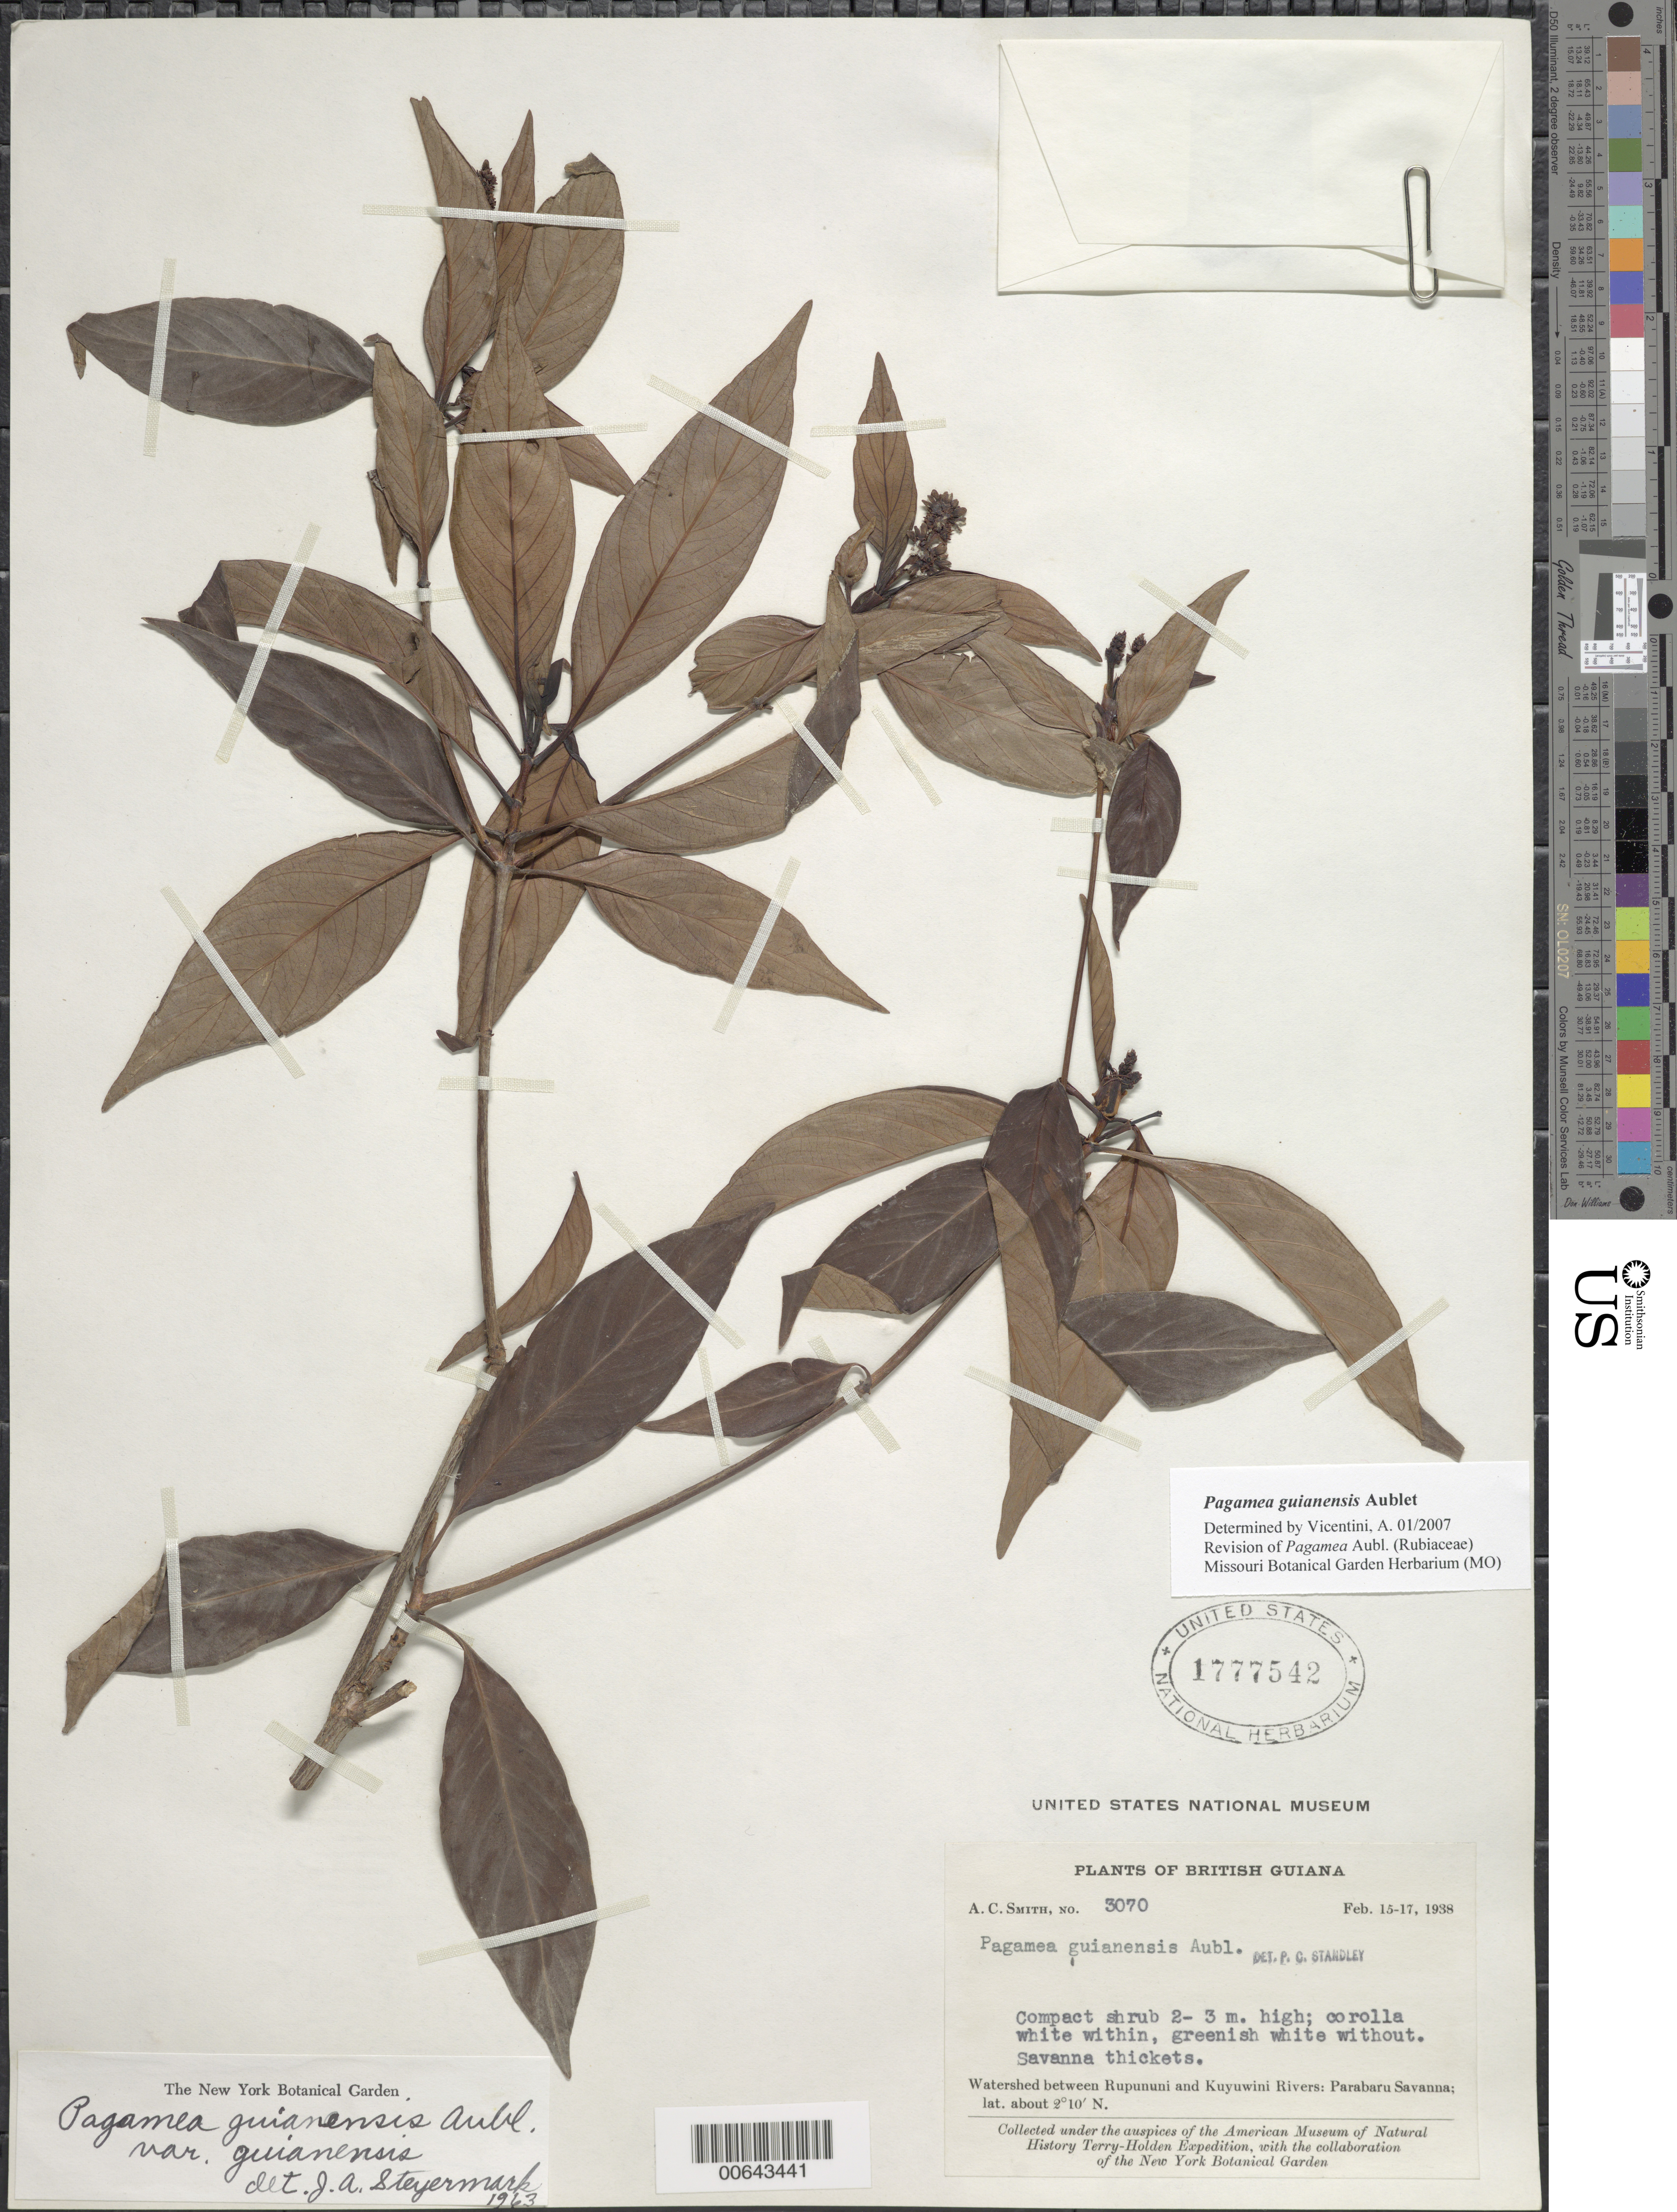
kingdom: Plantae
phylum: Tracheophyta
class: Magnoliopsida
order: Gentianales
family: Rubiaceae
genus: Pagamea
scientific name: Pagamea guianensis var. guianensis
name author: Aubl.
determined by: Steyermark, Julian A., (VEN)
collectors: A. C. Smith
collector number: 3070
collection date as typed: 15-Feb-38 to 17-Feb-38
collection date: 1938-02-15/1938-02-17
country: Guyana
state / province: U. Takutu-U. Essequibo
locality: Rupununi R., watershed between it and Kuyuwini R; Parabaru Savanna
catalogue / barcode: US 1777542